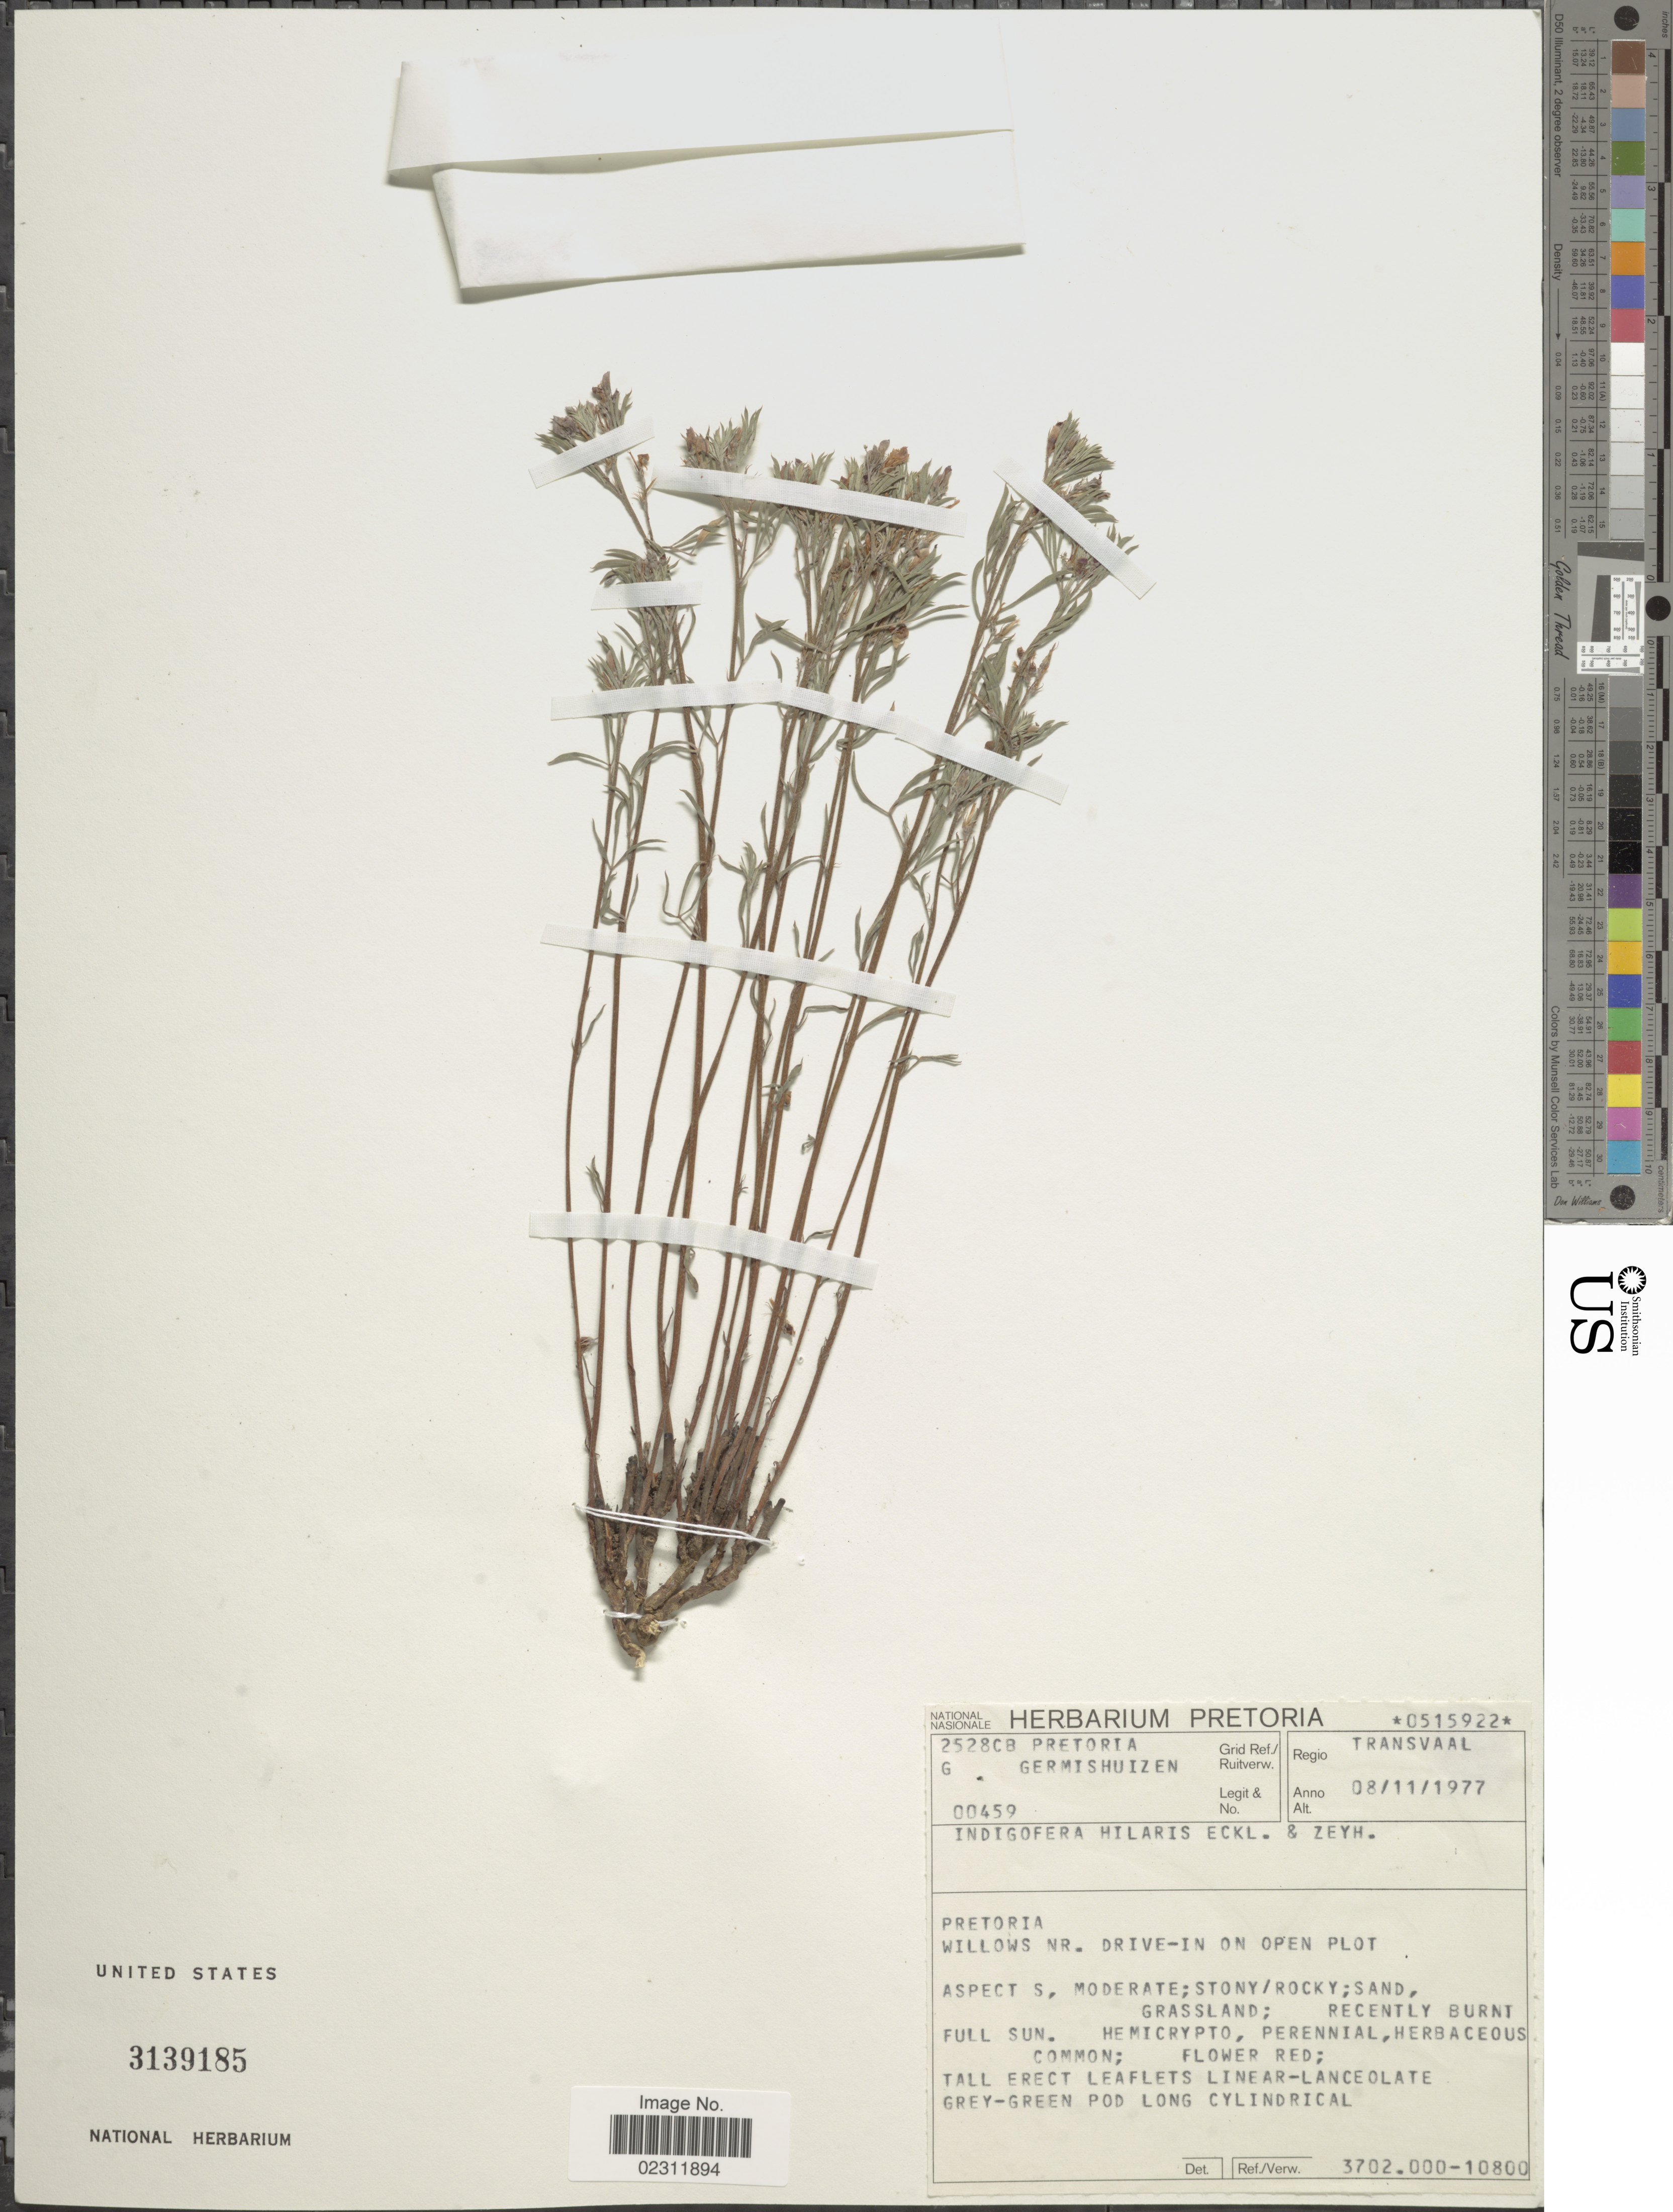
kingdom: Plantae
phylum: Tracheophyta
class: Magnoliopsida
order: Fabales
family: Fabaceae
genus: Indigofera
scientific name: Indigofera hilaris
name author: Eckl. & Zeyh.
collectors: G. Germishuizen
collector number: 00459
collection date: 1977-11-08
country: South Africa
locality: Transvaal, Pretoria, Willows nr Drive-in on open plot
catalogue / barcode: US 3139185